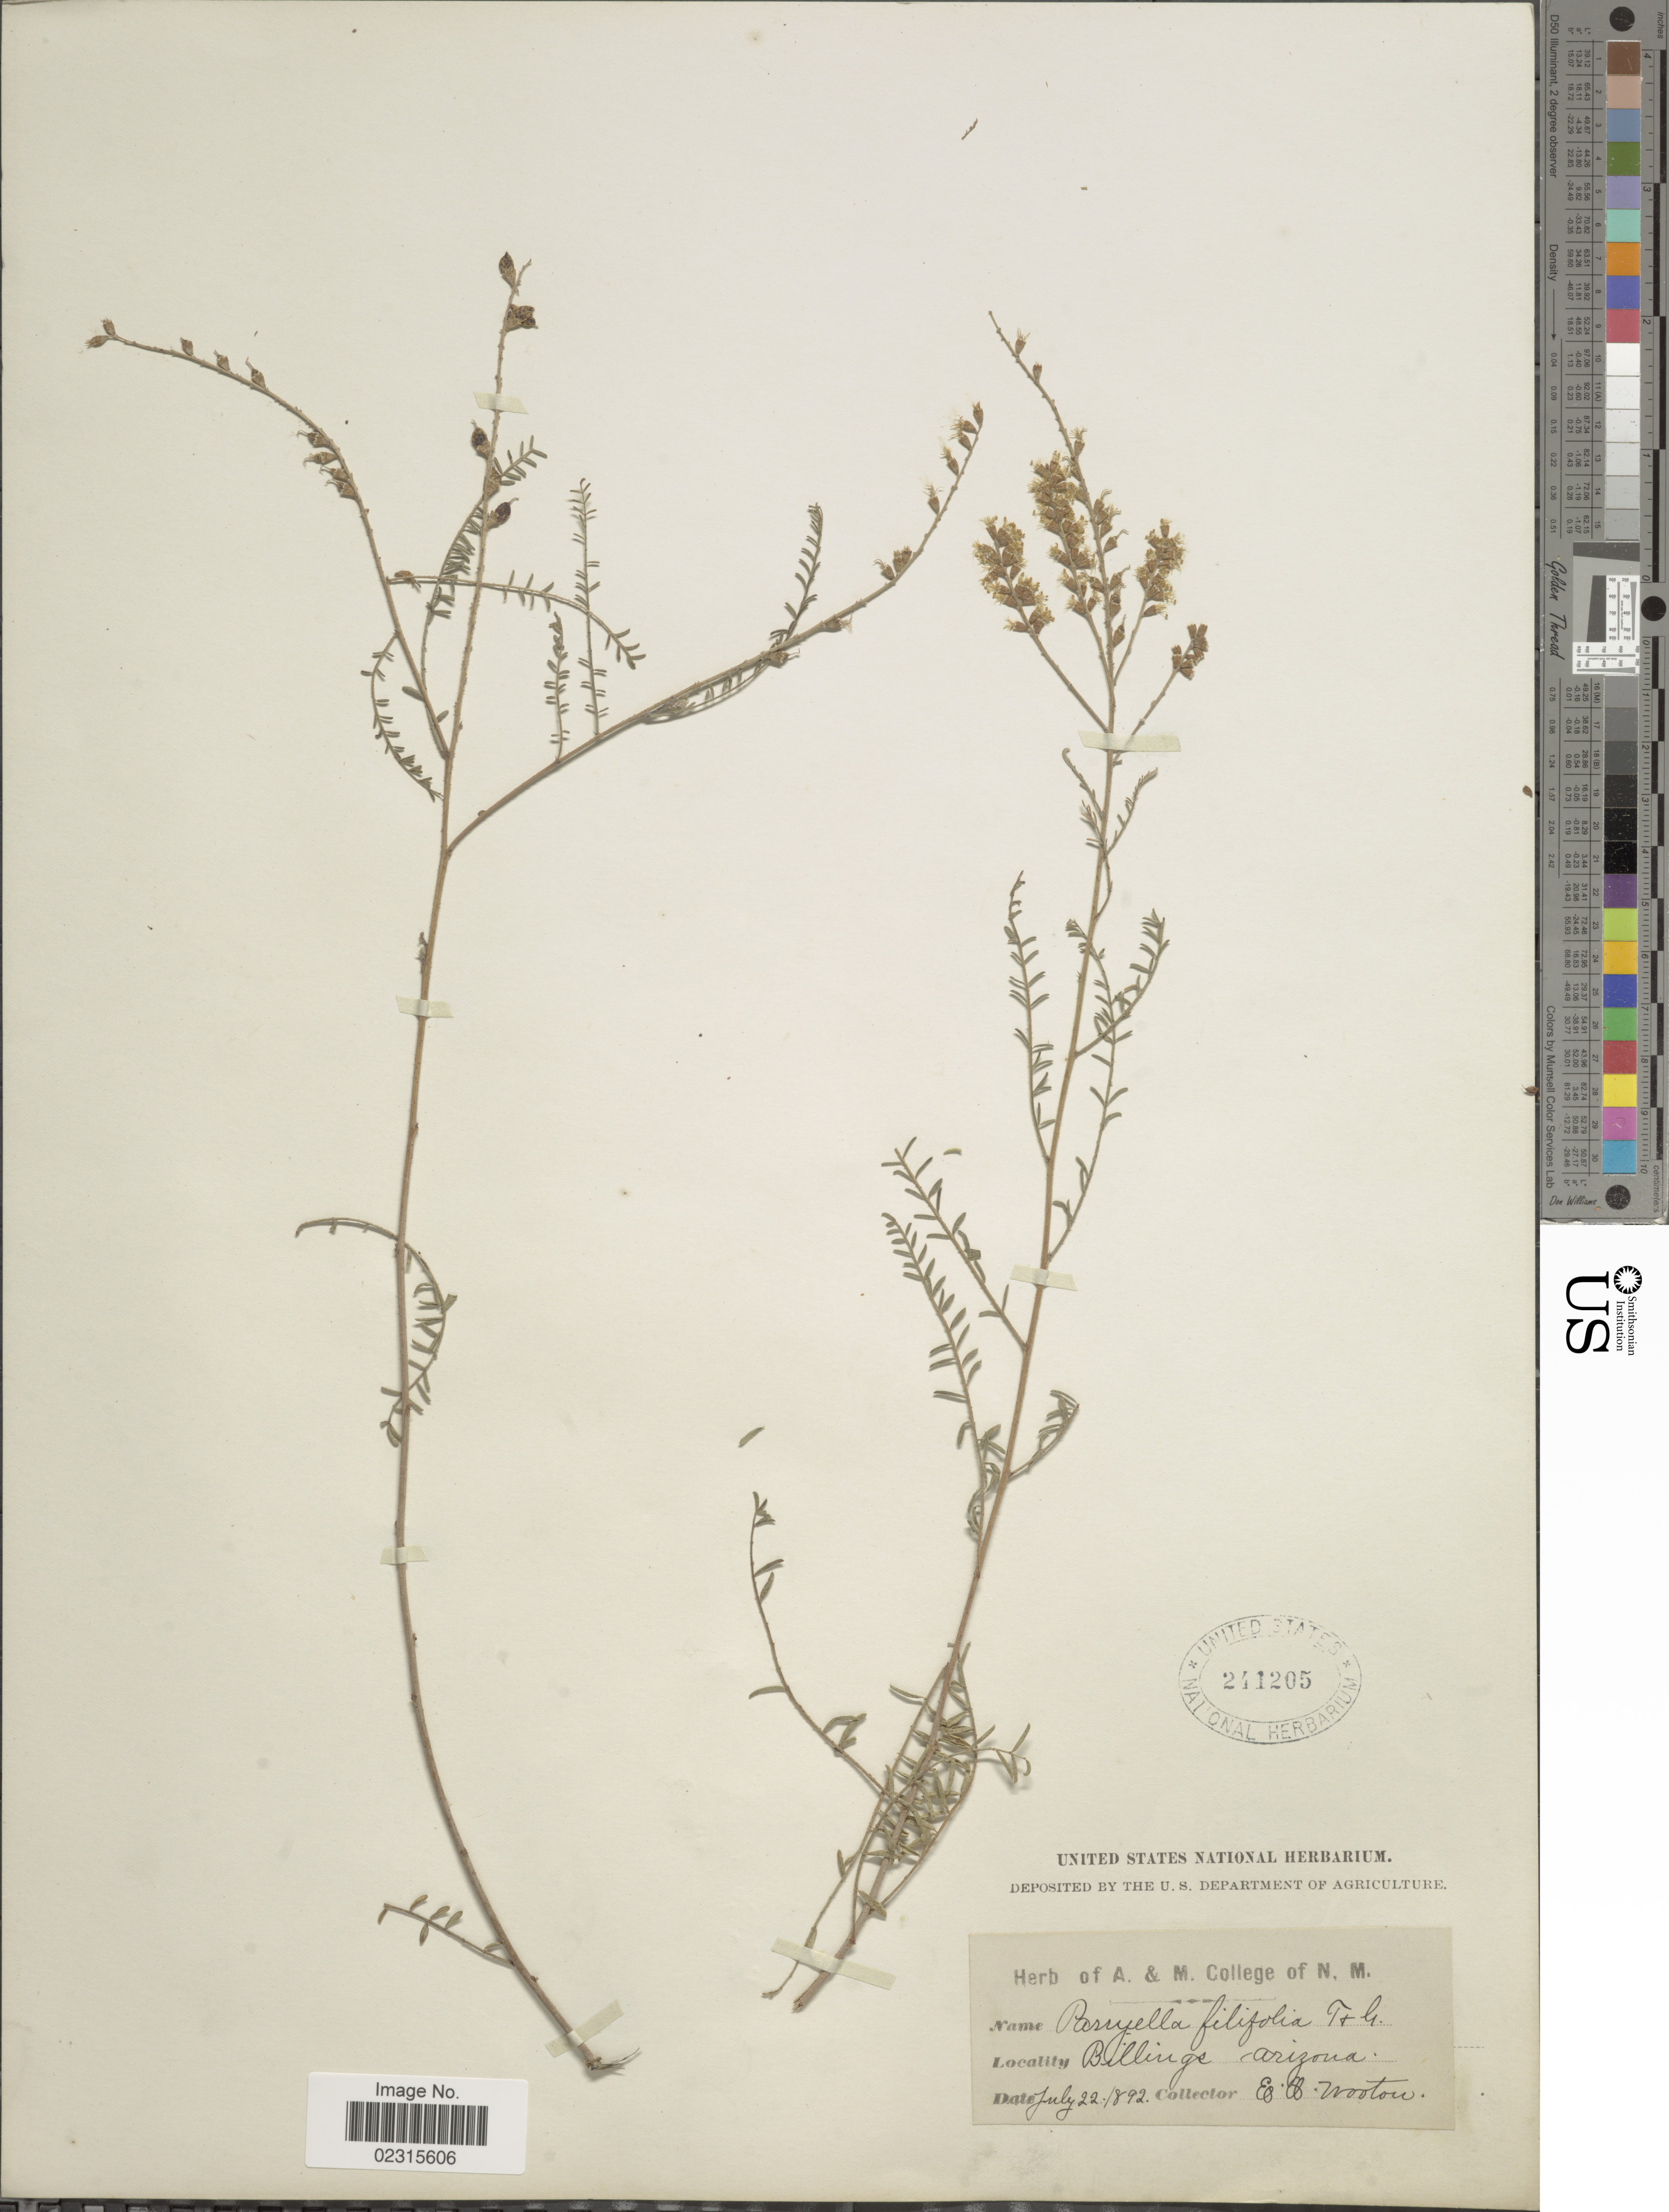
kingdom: Plantae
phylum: Tracheophyta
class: Magnoliopsida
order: Fabales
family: Fabaceae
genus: Parryella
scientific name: Parryella filifolia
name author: Torr. & A. Gray ex A. Gray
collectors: E. O. Wooton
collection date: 1892-07-22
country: United States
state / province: Arizona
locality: Billings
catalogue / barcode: US 241205